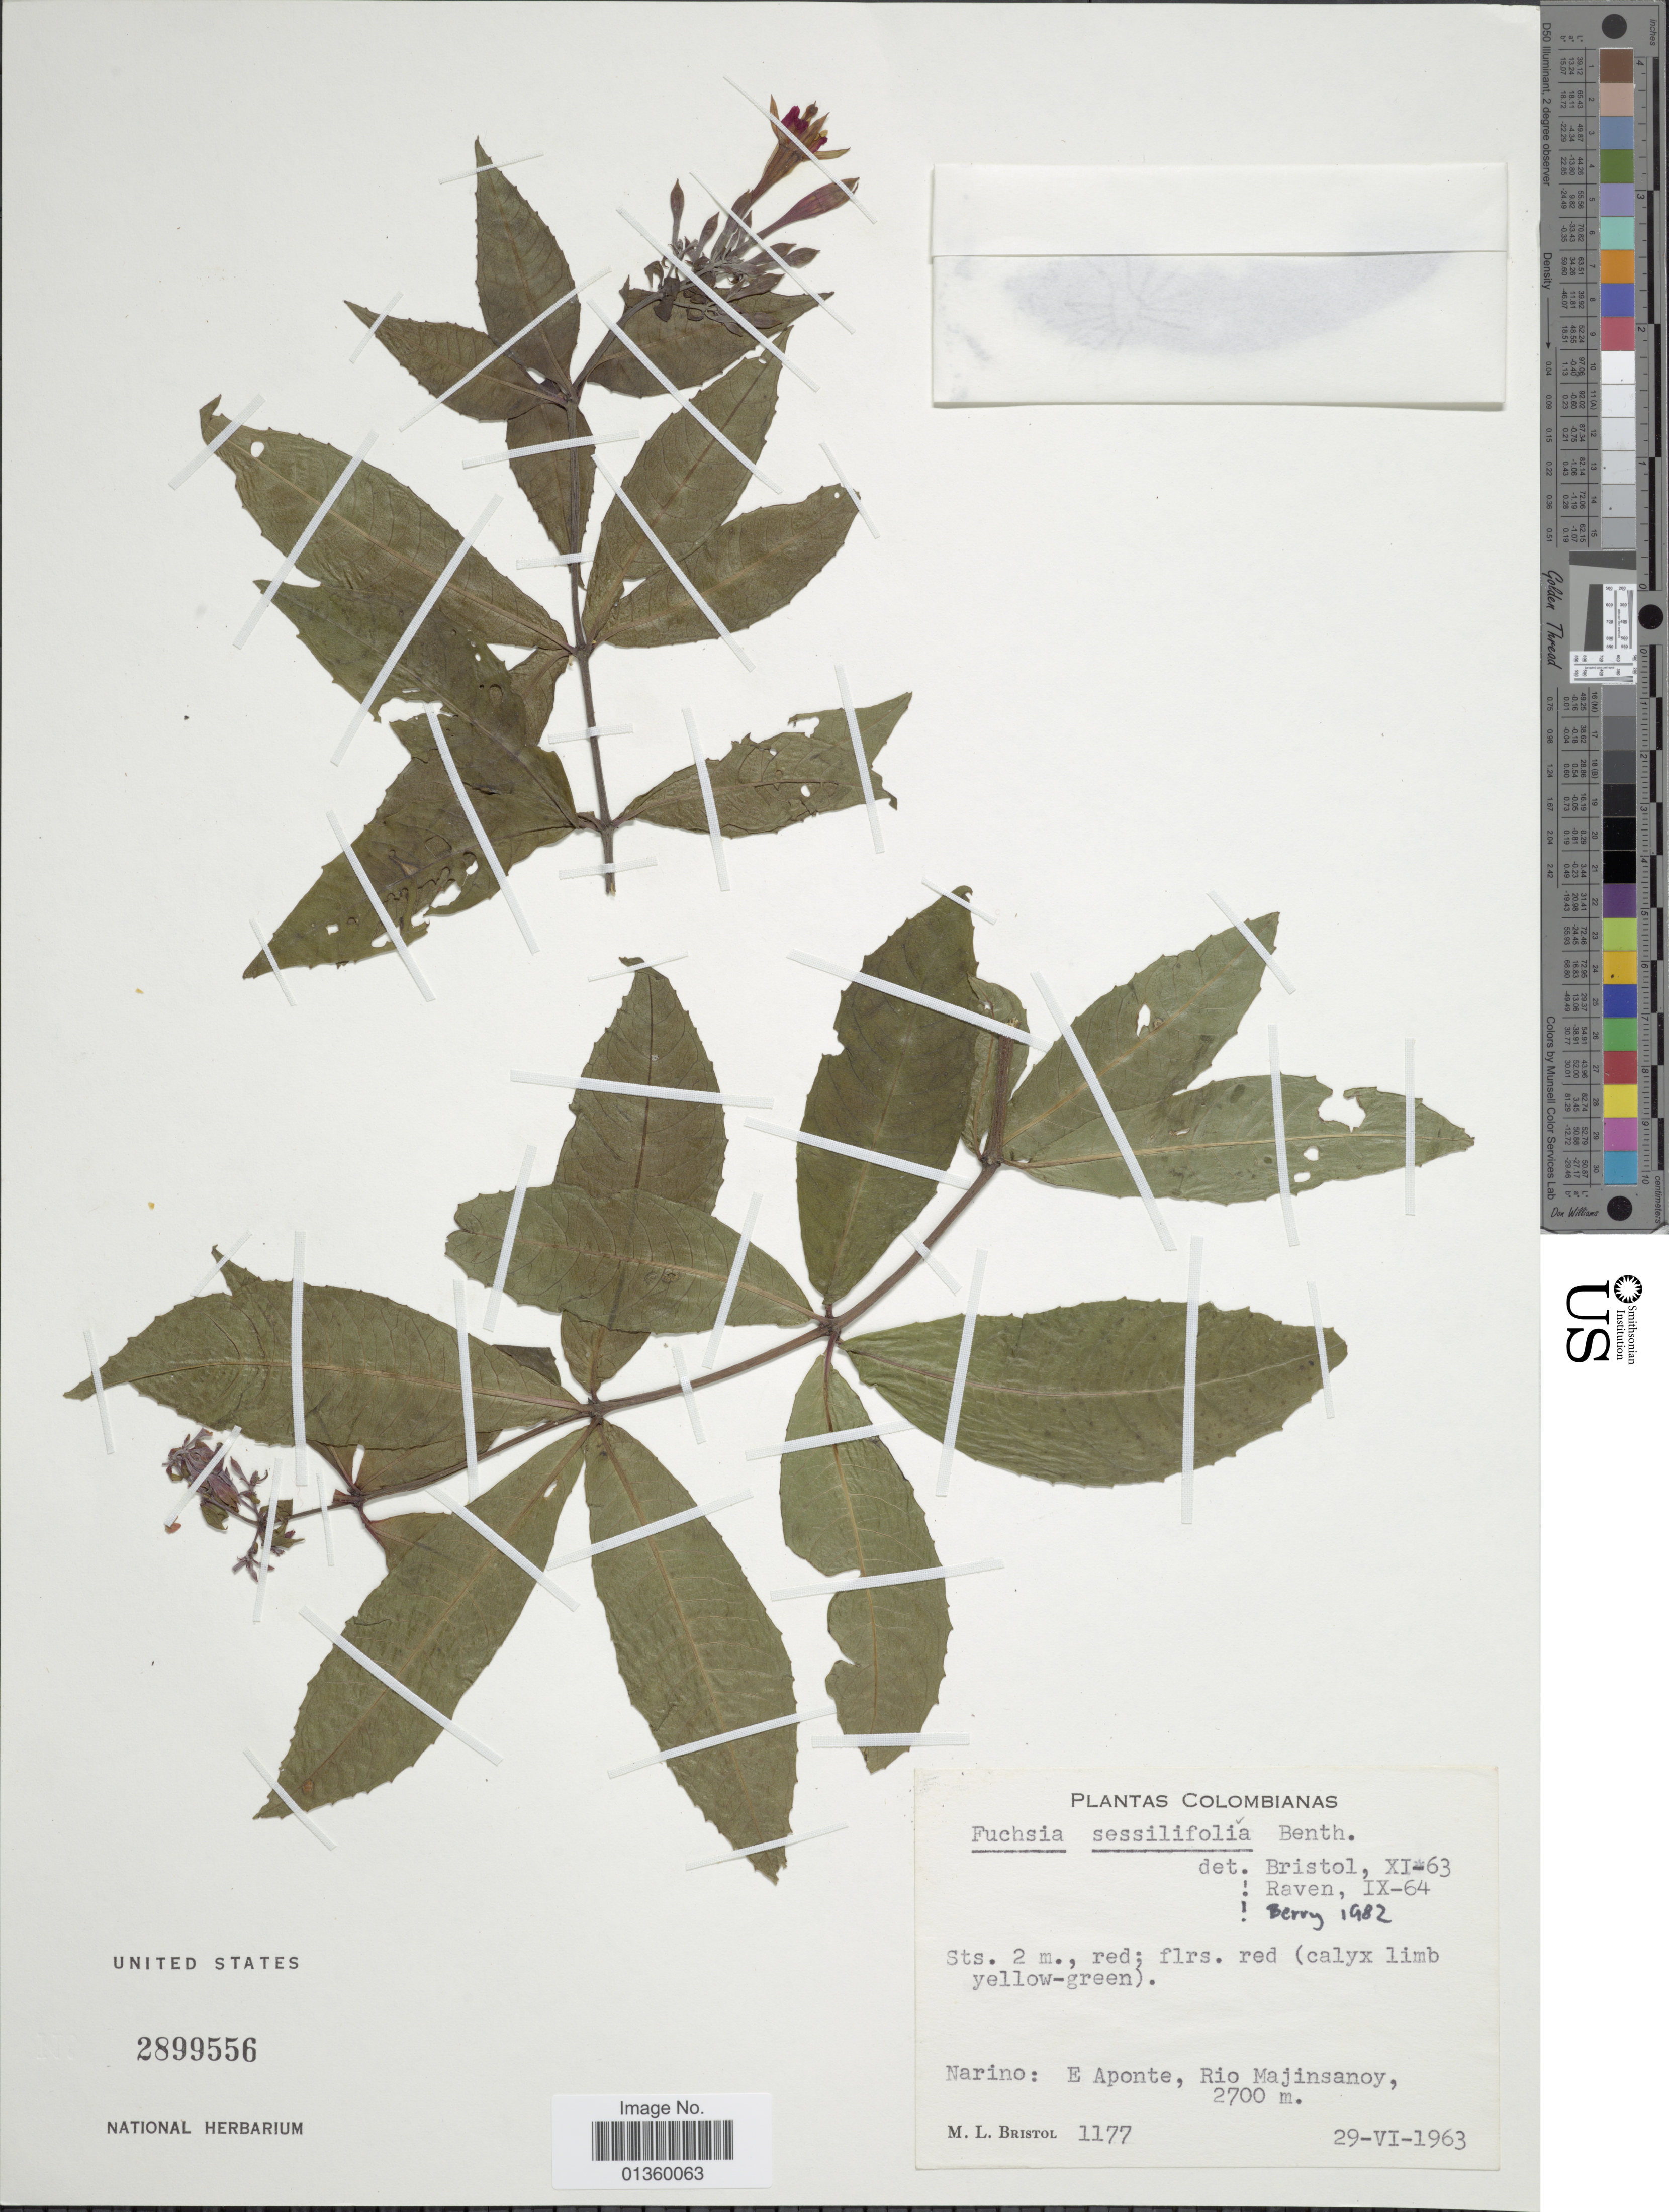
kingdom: Plantae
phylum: Tracheophyta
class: Magnoliopsida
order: Myrtales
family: Onagraceae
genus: Fuchsia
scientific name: Fuchsia sessilifolia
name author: Benth.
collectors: M. L. Bristol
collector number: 1177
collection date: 1963-06-29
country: Colombia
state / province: Nariño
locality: E Aponte, Rio Majinsanoy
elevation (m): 2700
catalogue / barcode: US 2899556